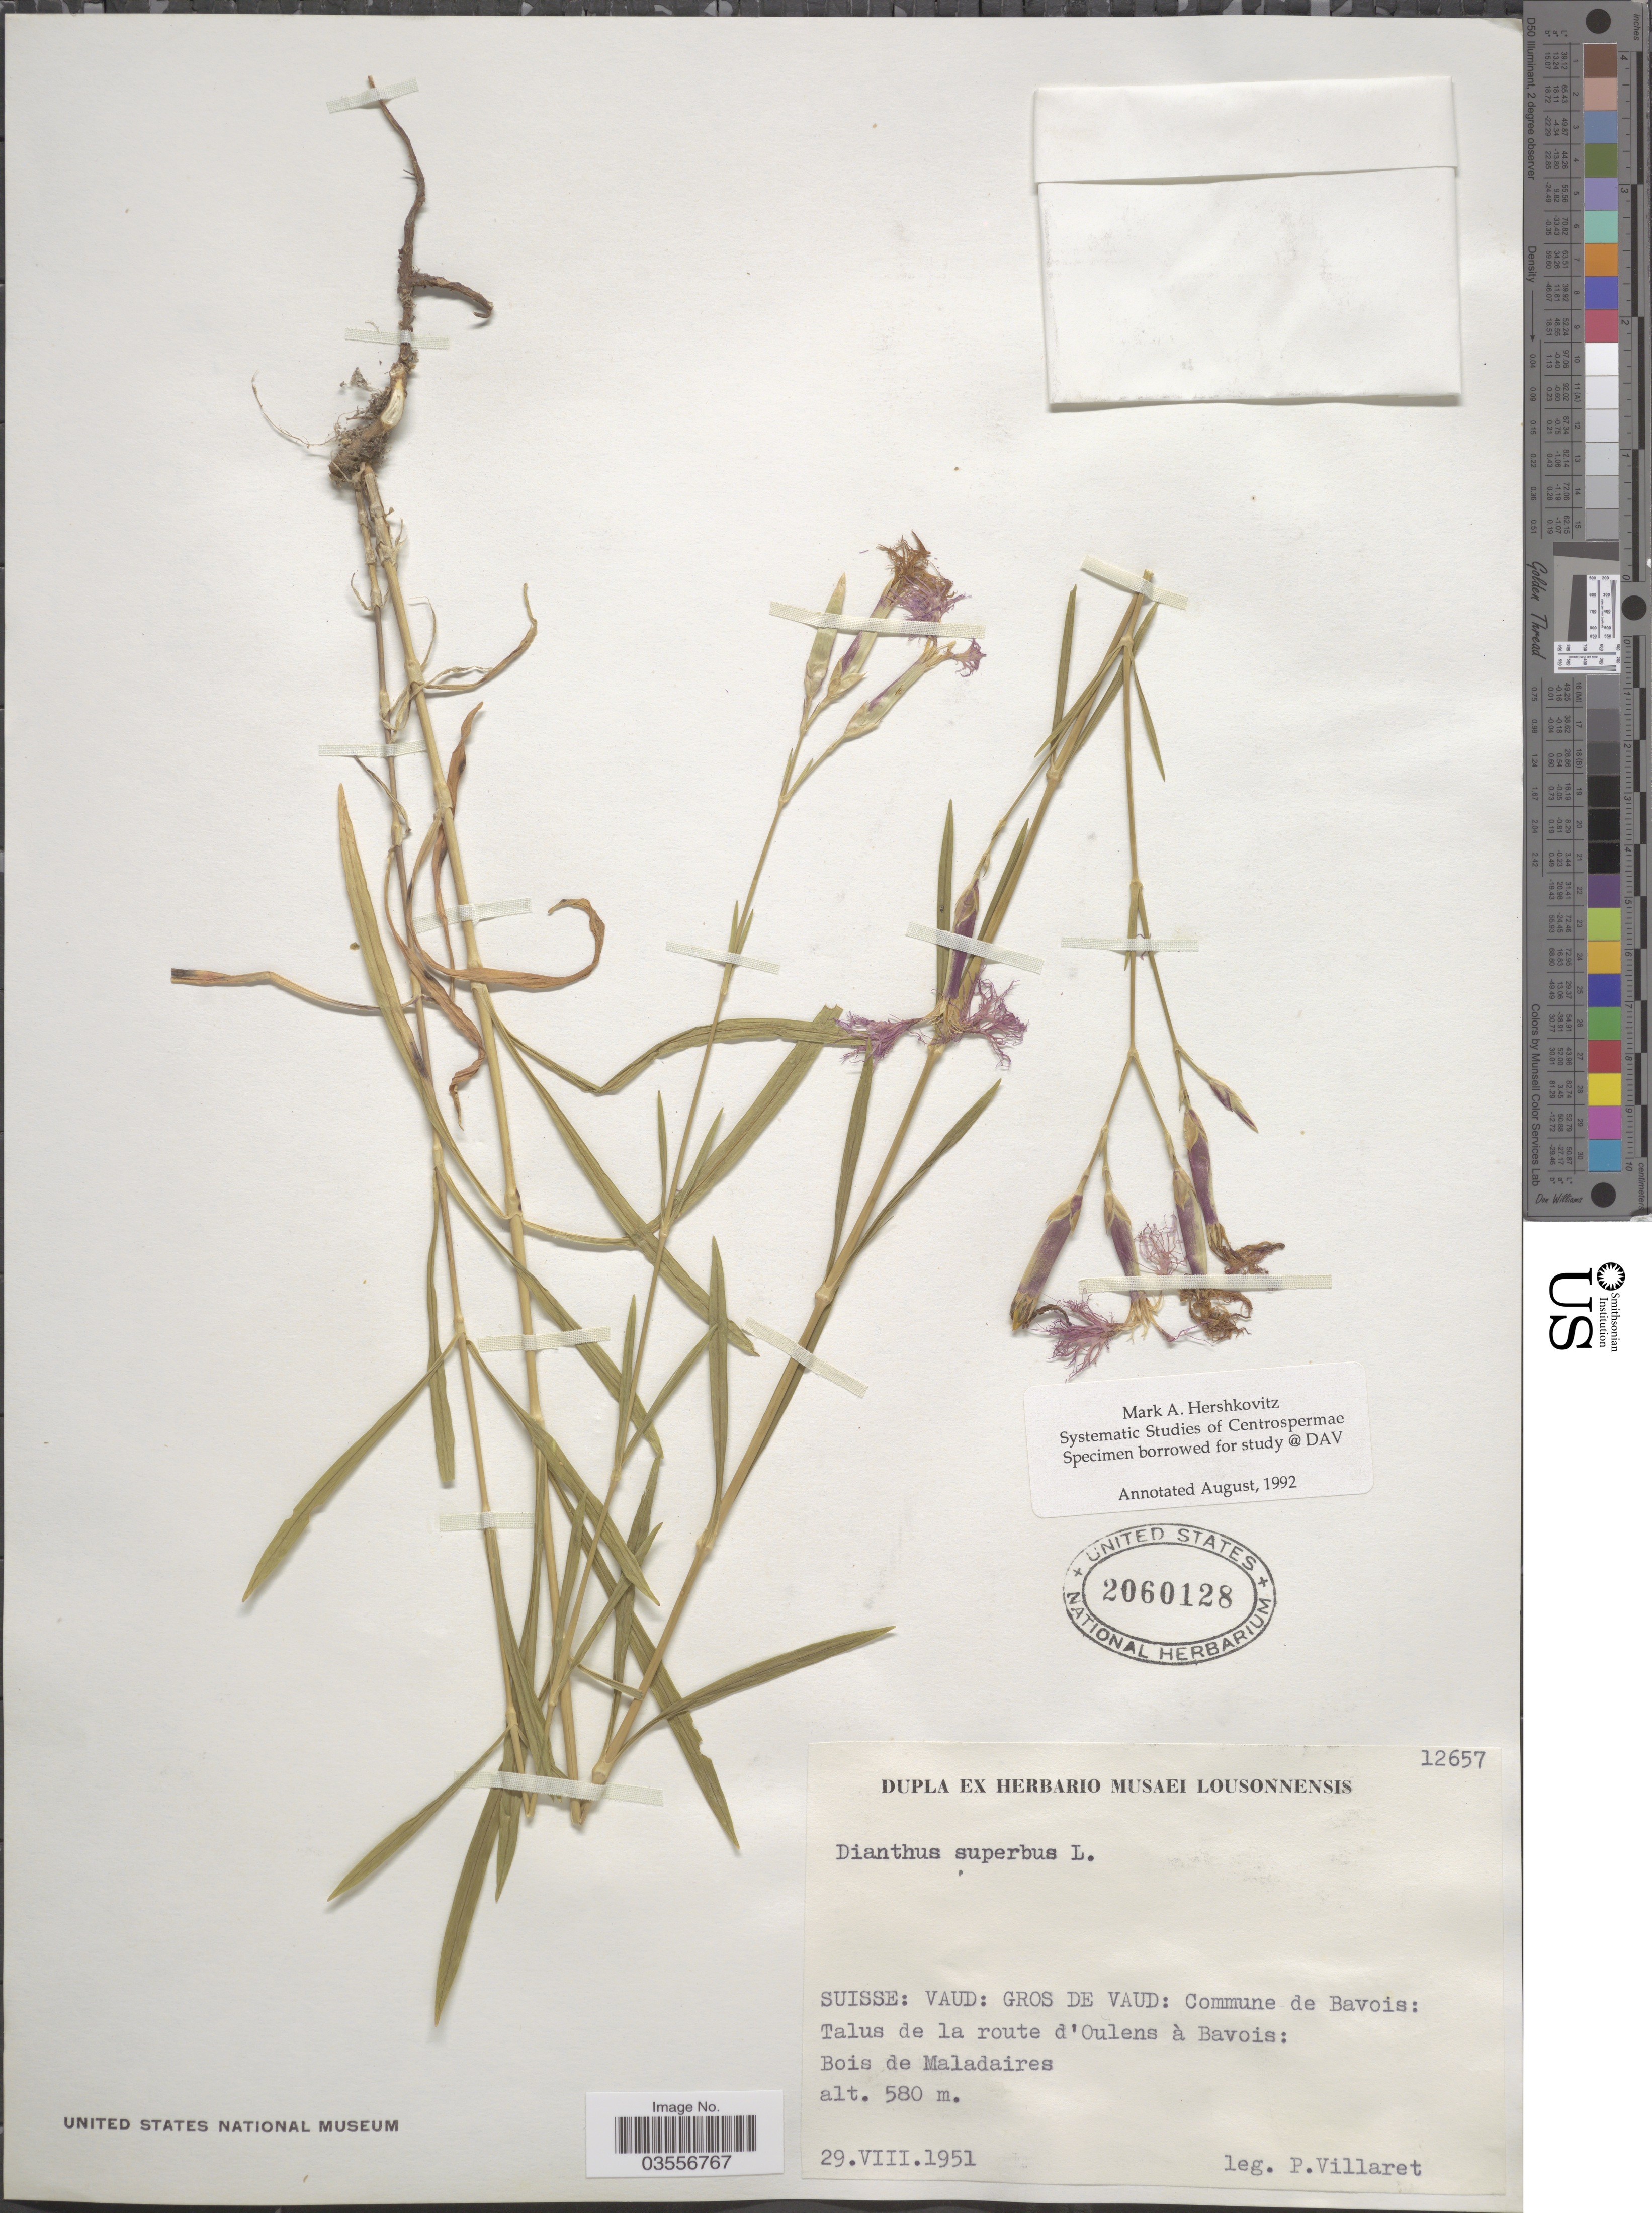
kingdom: Plantae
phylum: Tracheophyta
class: Magnoliopsida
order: Caryophyllales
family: Caryophyllaceae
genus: Dianthus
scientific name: Dianthus superbus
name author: L.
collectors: P. Villaret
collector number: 12657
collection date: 1951-08-29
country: Switzerland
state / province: Vaud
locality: Suisse: Gros de Vaud: Commune de Bavois: Talus de la route d'Oulens à Bavois: Bois de Maladaires.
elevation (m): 580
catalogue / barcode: US 2060128